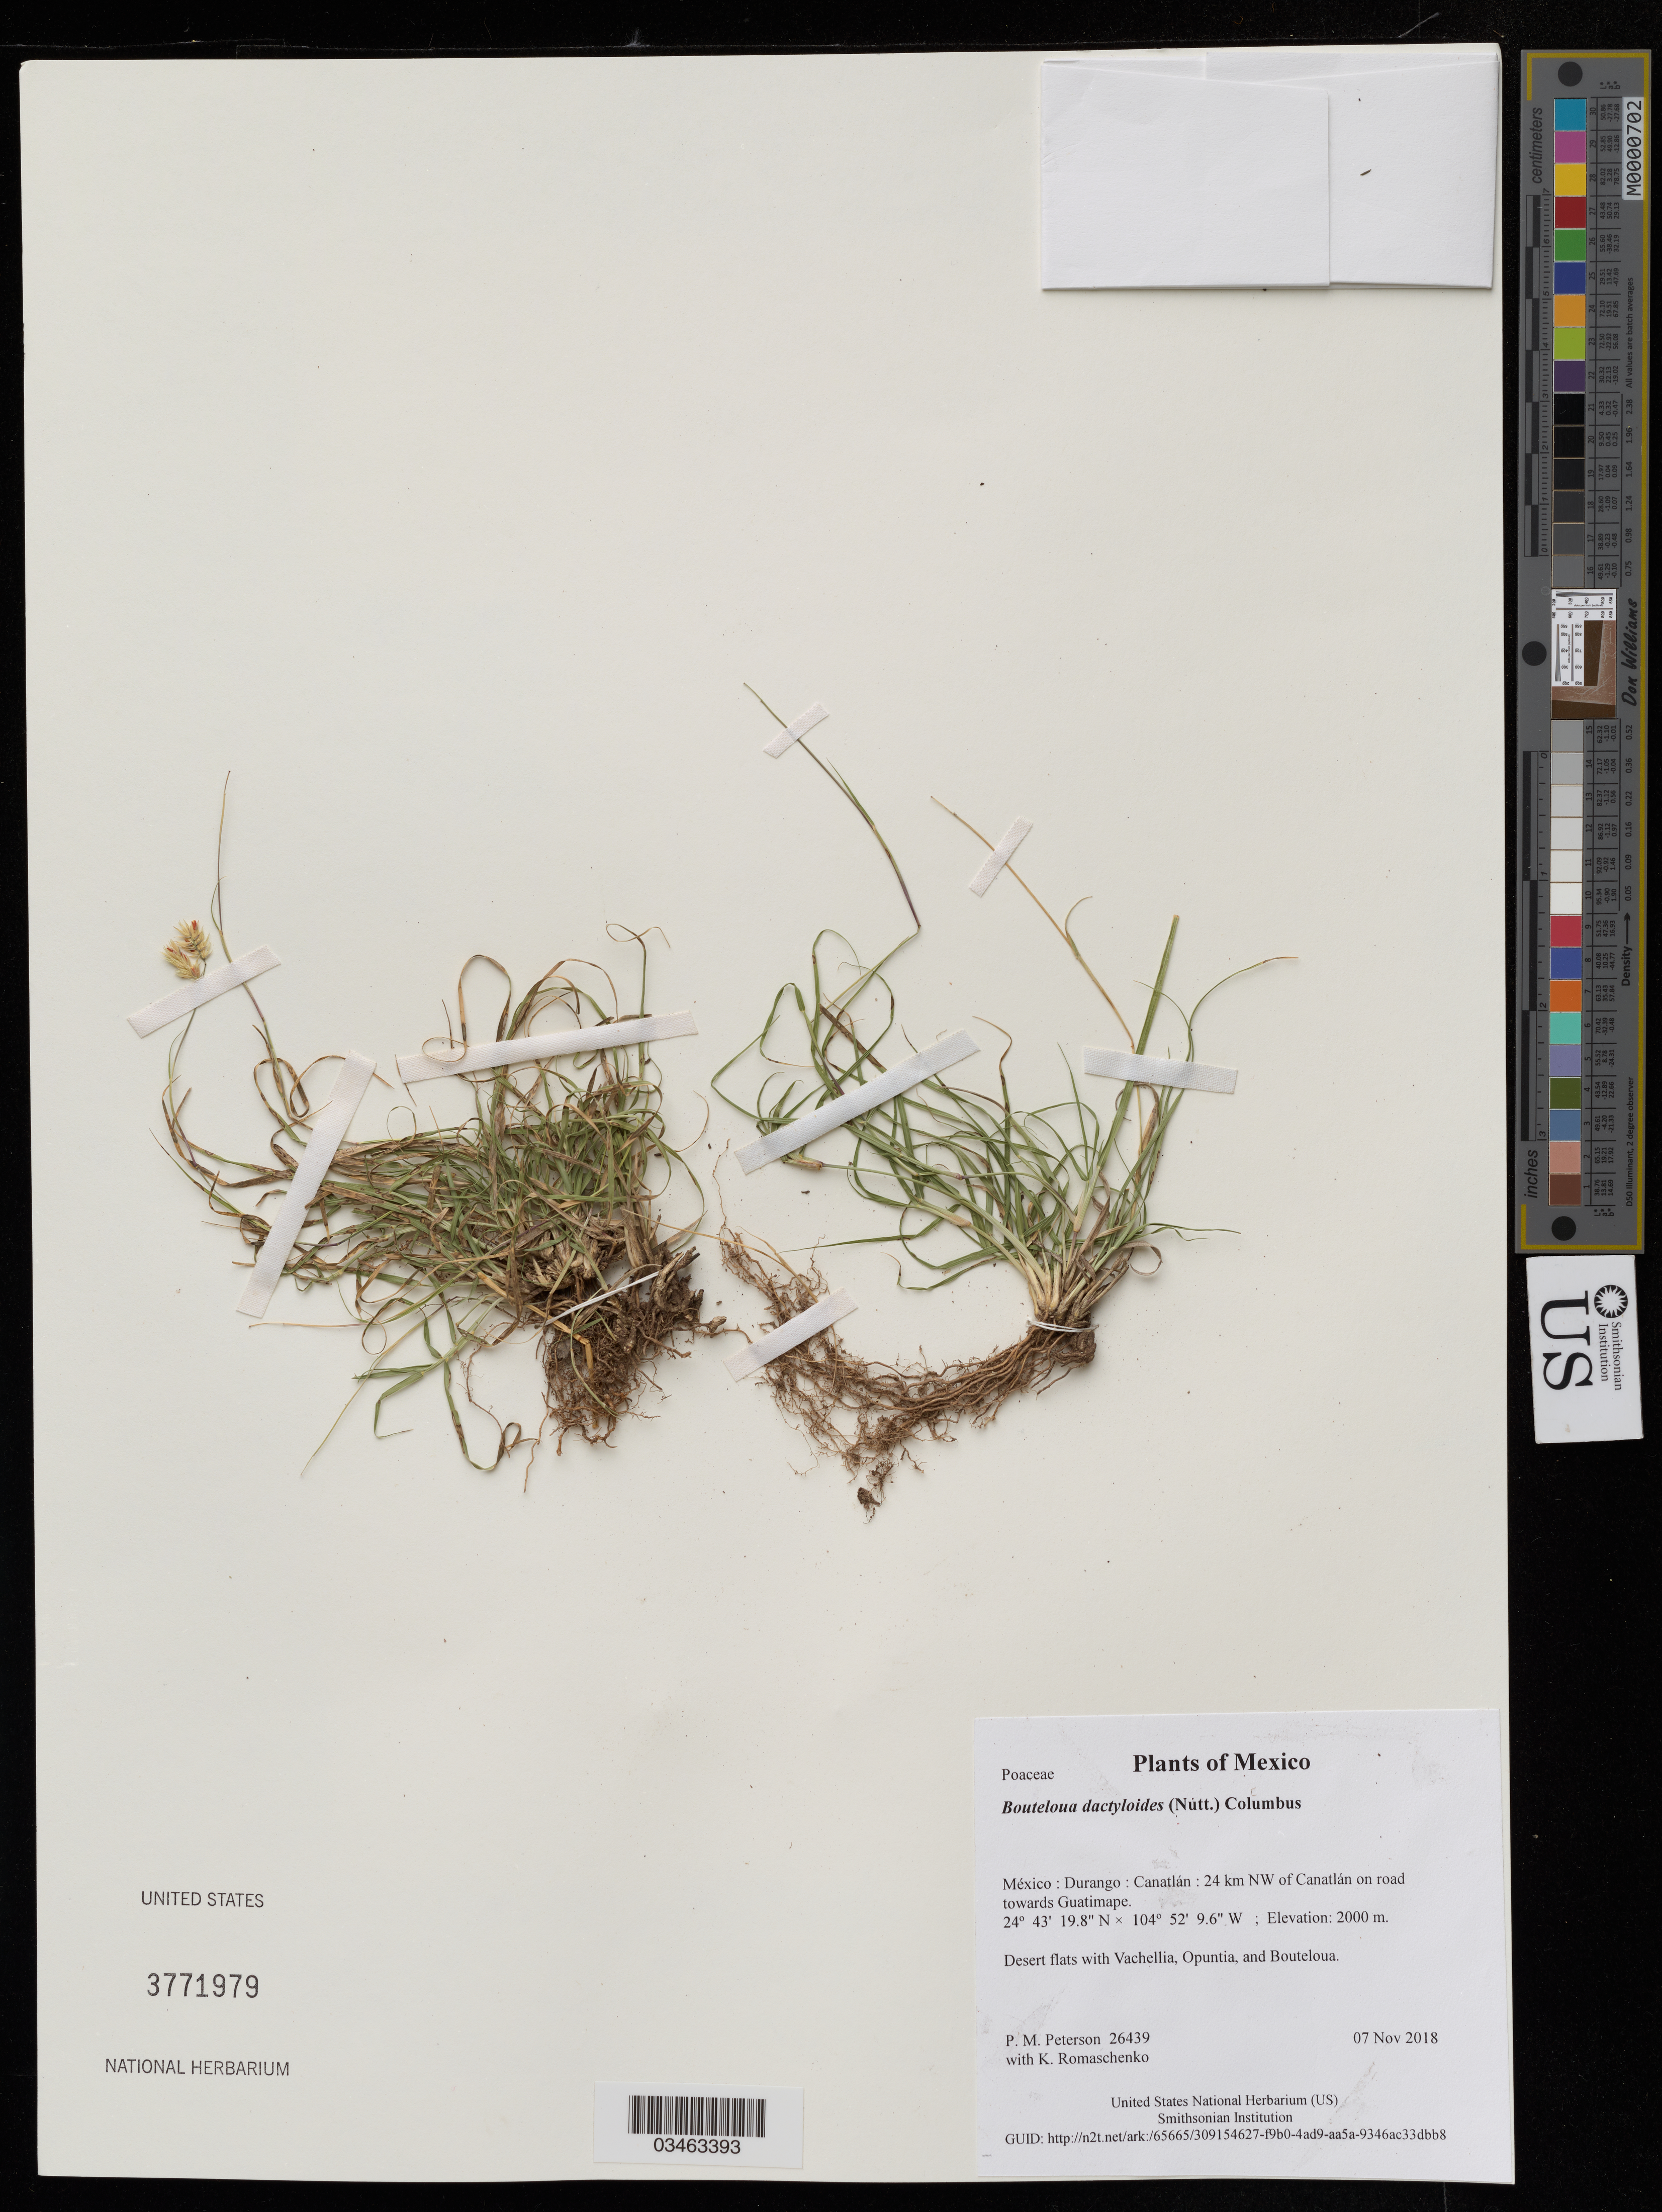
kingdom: Plantae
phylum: Tracheophyta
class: Liliopsida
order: Poales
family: Poaceae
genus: Bouteloua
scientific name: Bouteloua dactyloides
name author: (Nutt.) Columbus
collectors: P. M. Peterson & K. Romaschenko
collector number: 26439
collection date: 2018-11-07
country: México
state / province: Durango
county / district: Canatlán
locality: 24 km NW of Canatlán on road towards Guatimape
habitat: Desert flats with Vachellia, Opuntia, and Bouteloua.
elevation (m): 2000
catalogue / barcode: US 3771979